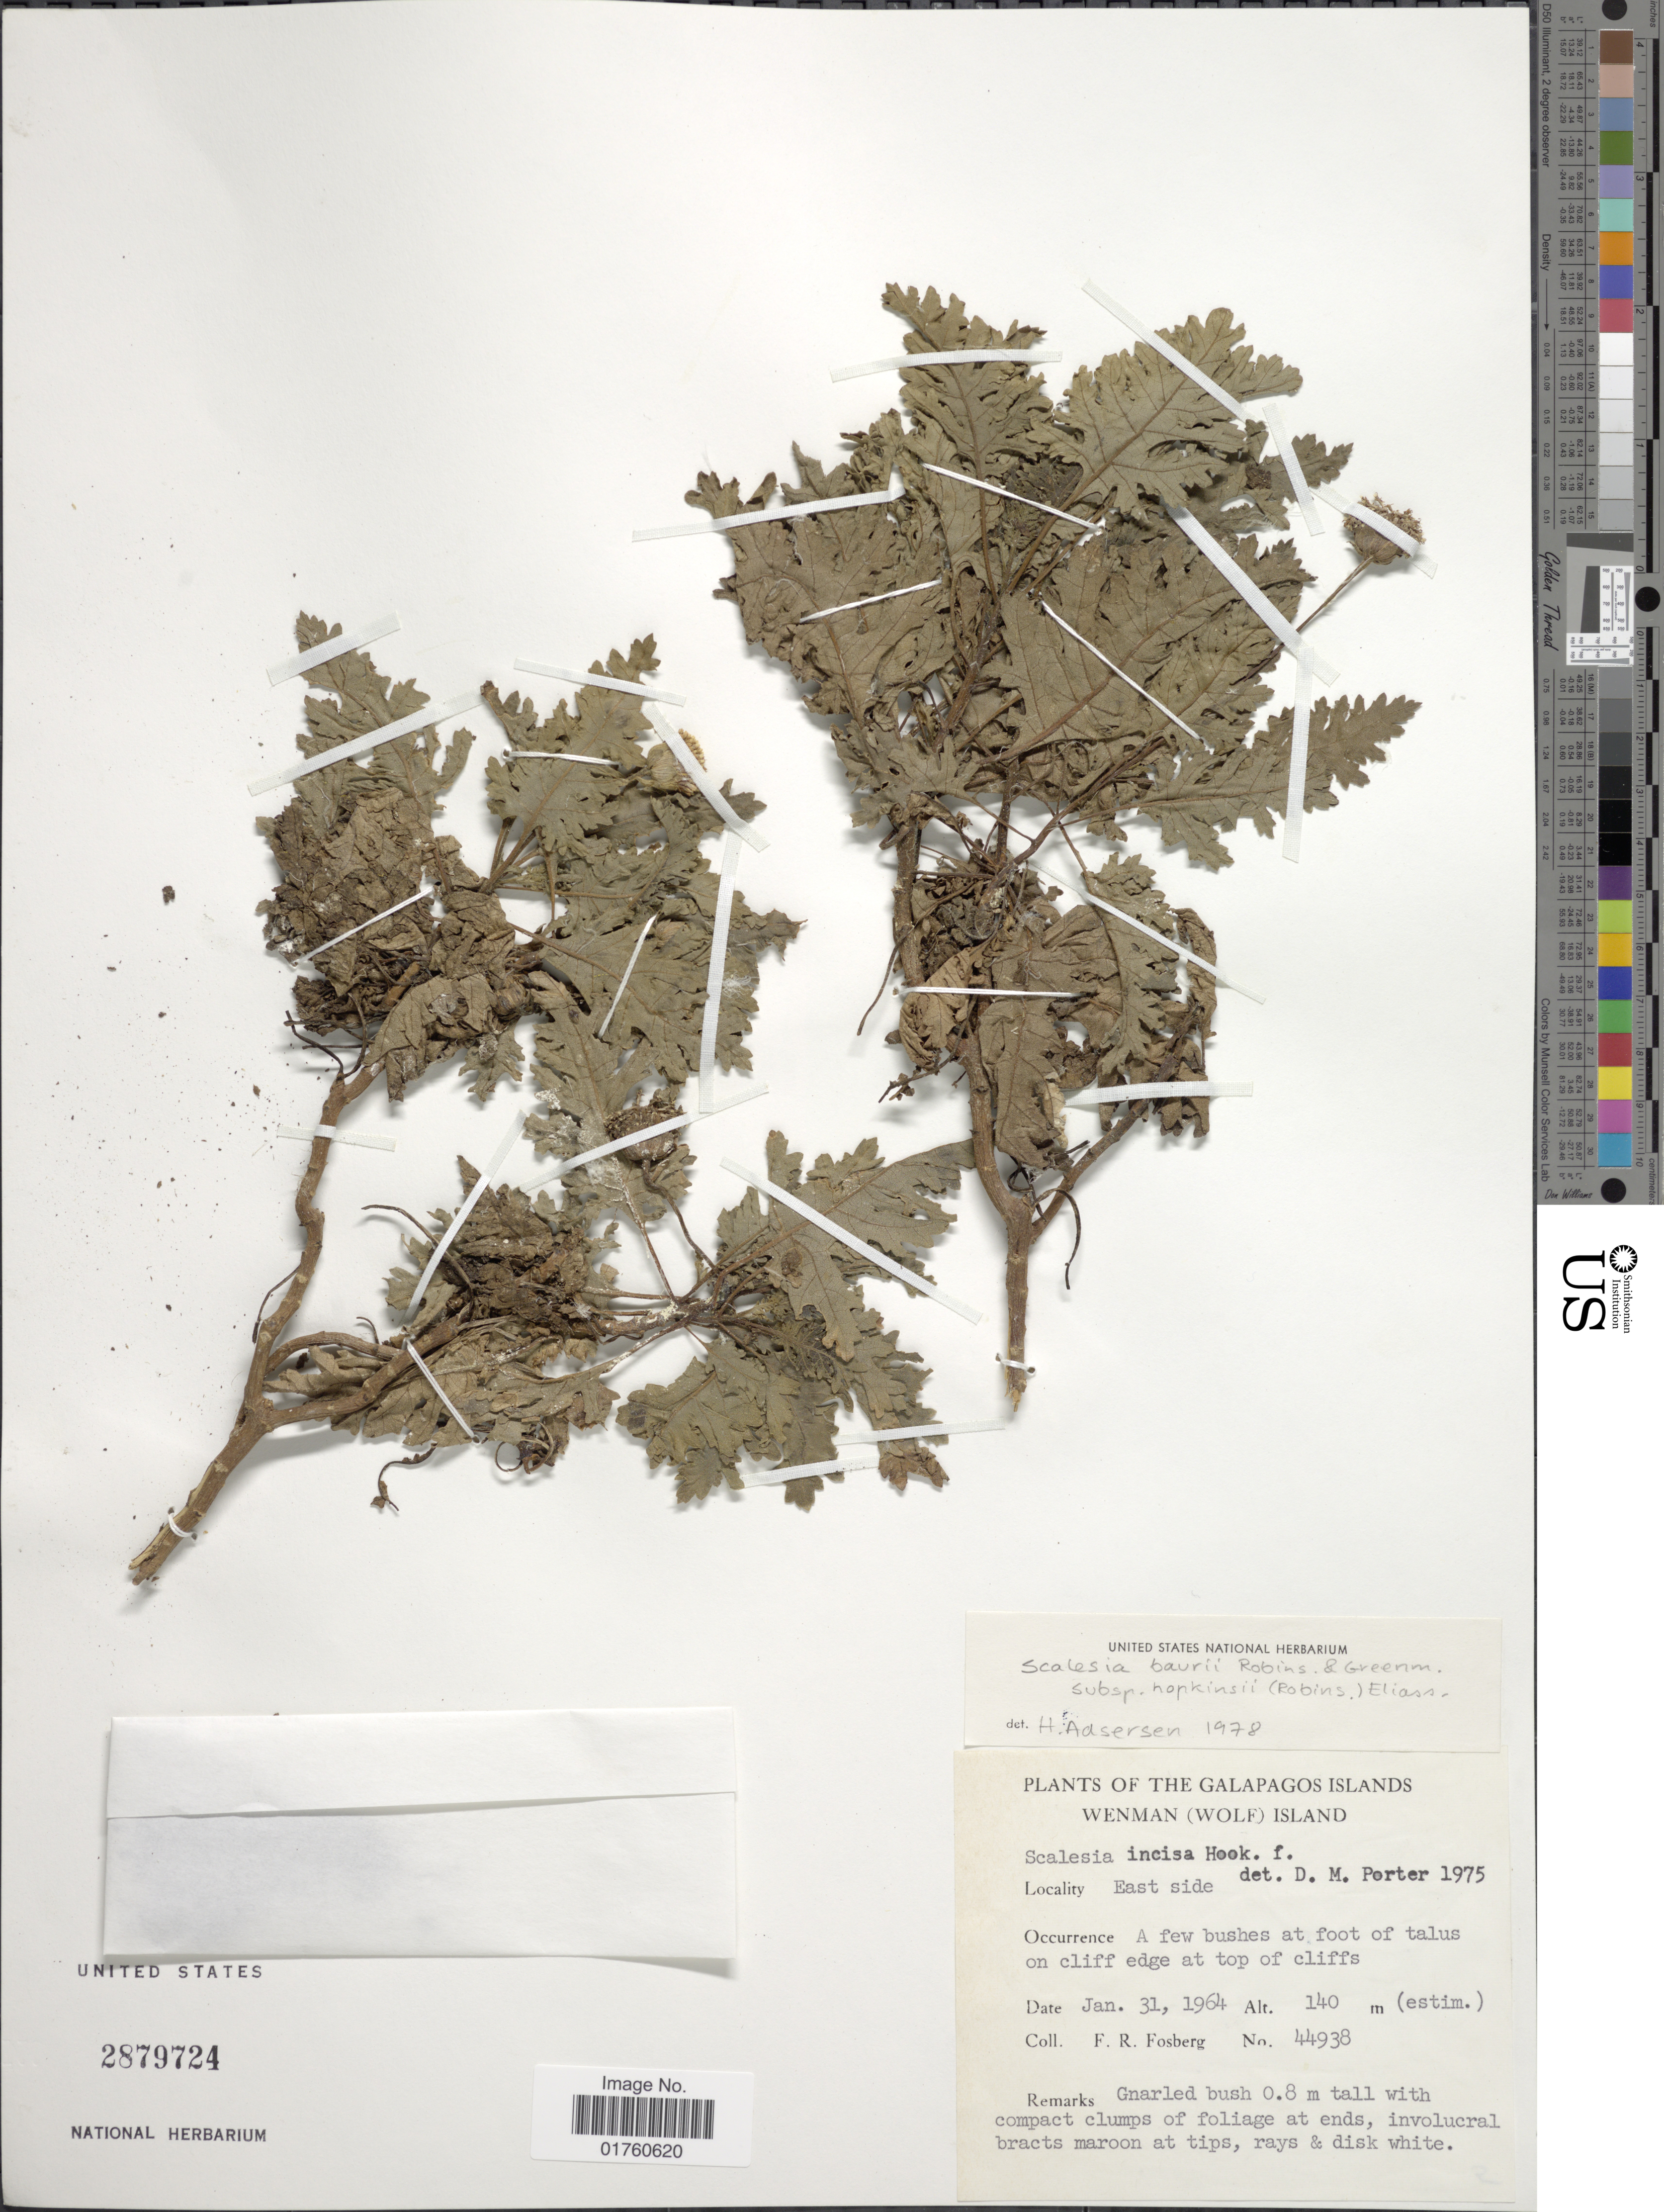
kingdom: Plantae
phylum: Tracheophyta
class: Magnoliopsida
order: Asterales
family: Asteraceae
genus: Scalesia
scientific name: Scalesia baurii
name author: B.L. Rob. & Greenm.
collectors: F. R. Fosberg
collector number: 44938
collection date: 1964-01-31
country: Ecuador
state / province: Colón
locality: The Galapagos Islands, Wenman (Wolf) Island, East side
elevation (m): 140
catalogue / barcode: US 2879724